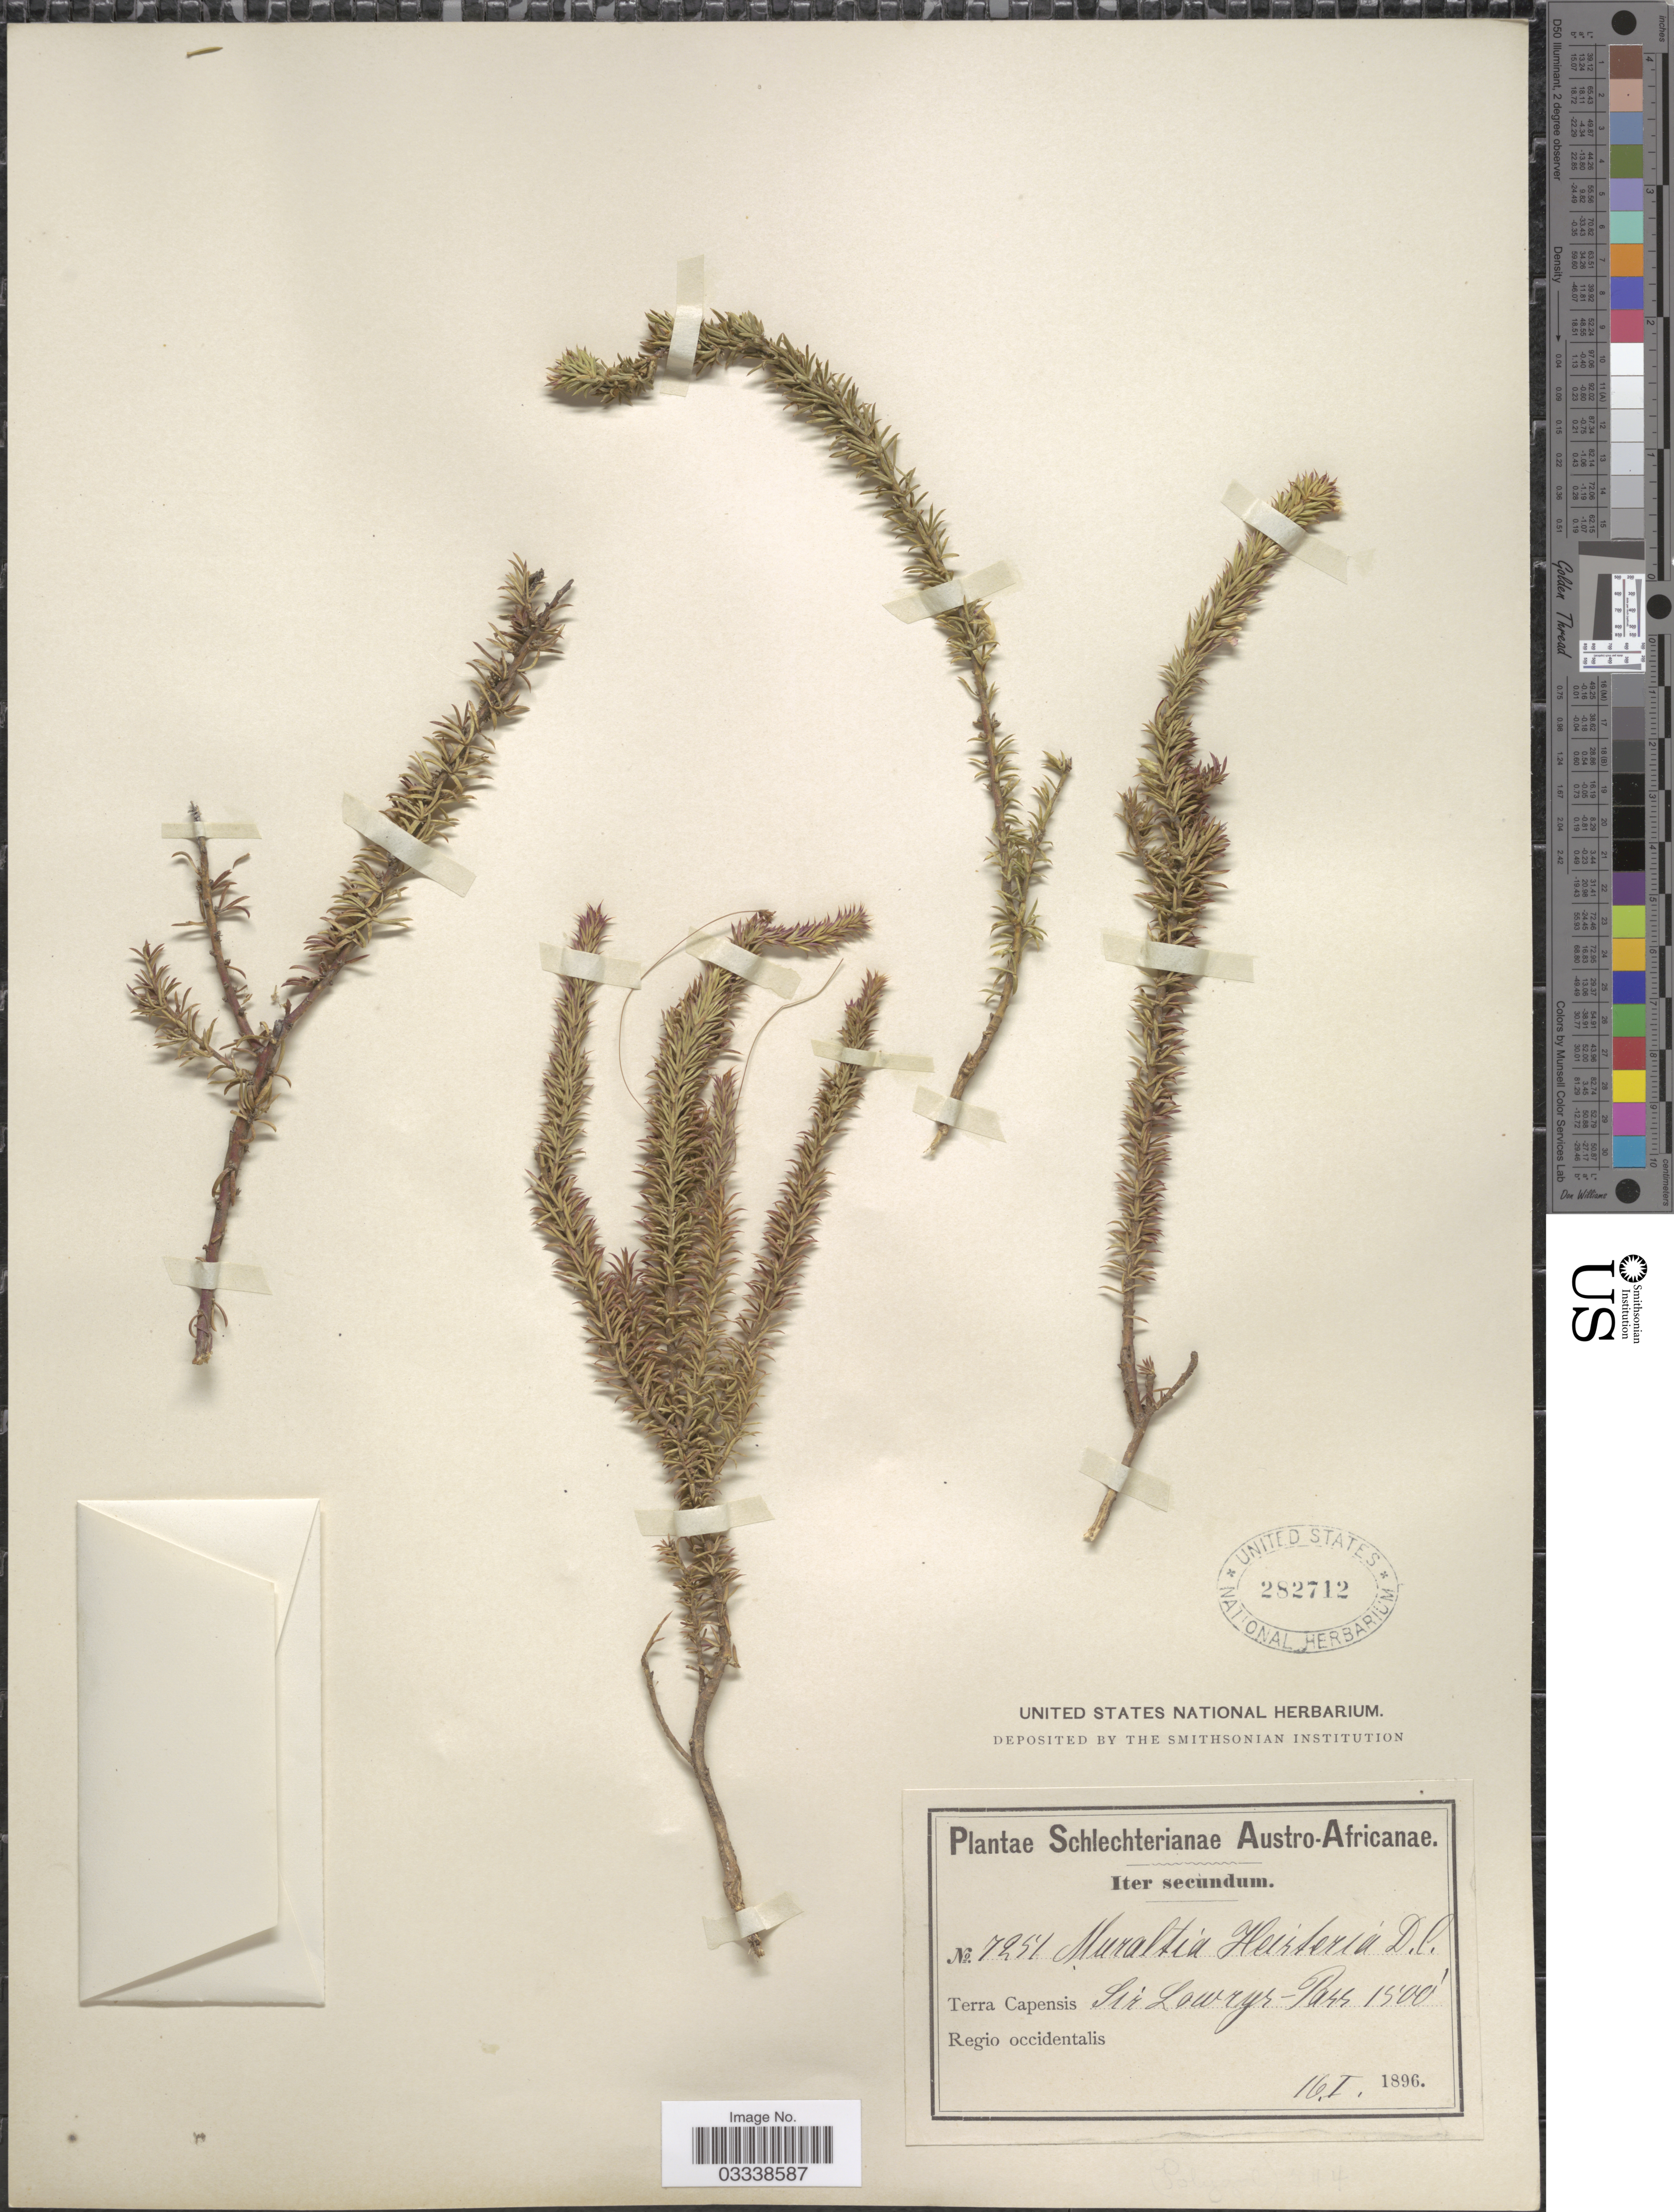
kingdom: Plantae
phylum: Tracheophyta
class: Magnoliopsida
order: Fabales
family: Polygalaceae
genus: Muraltia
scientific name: Muraltia heisteria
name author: (L.) DC.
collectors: Schlechter, --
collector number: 7251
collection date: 1896-01-16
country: South Africa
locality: Austro-Africanae, Terra Capensis Sir Lowrys-Pass, Regio occidentalis.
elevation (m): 457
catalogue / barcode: US 282712